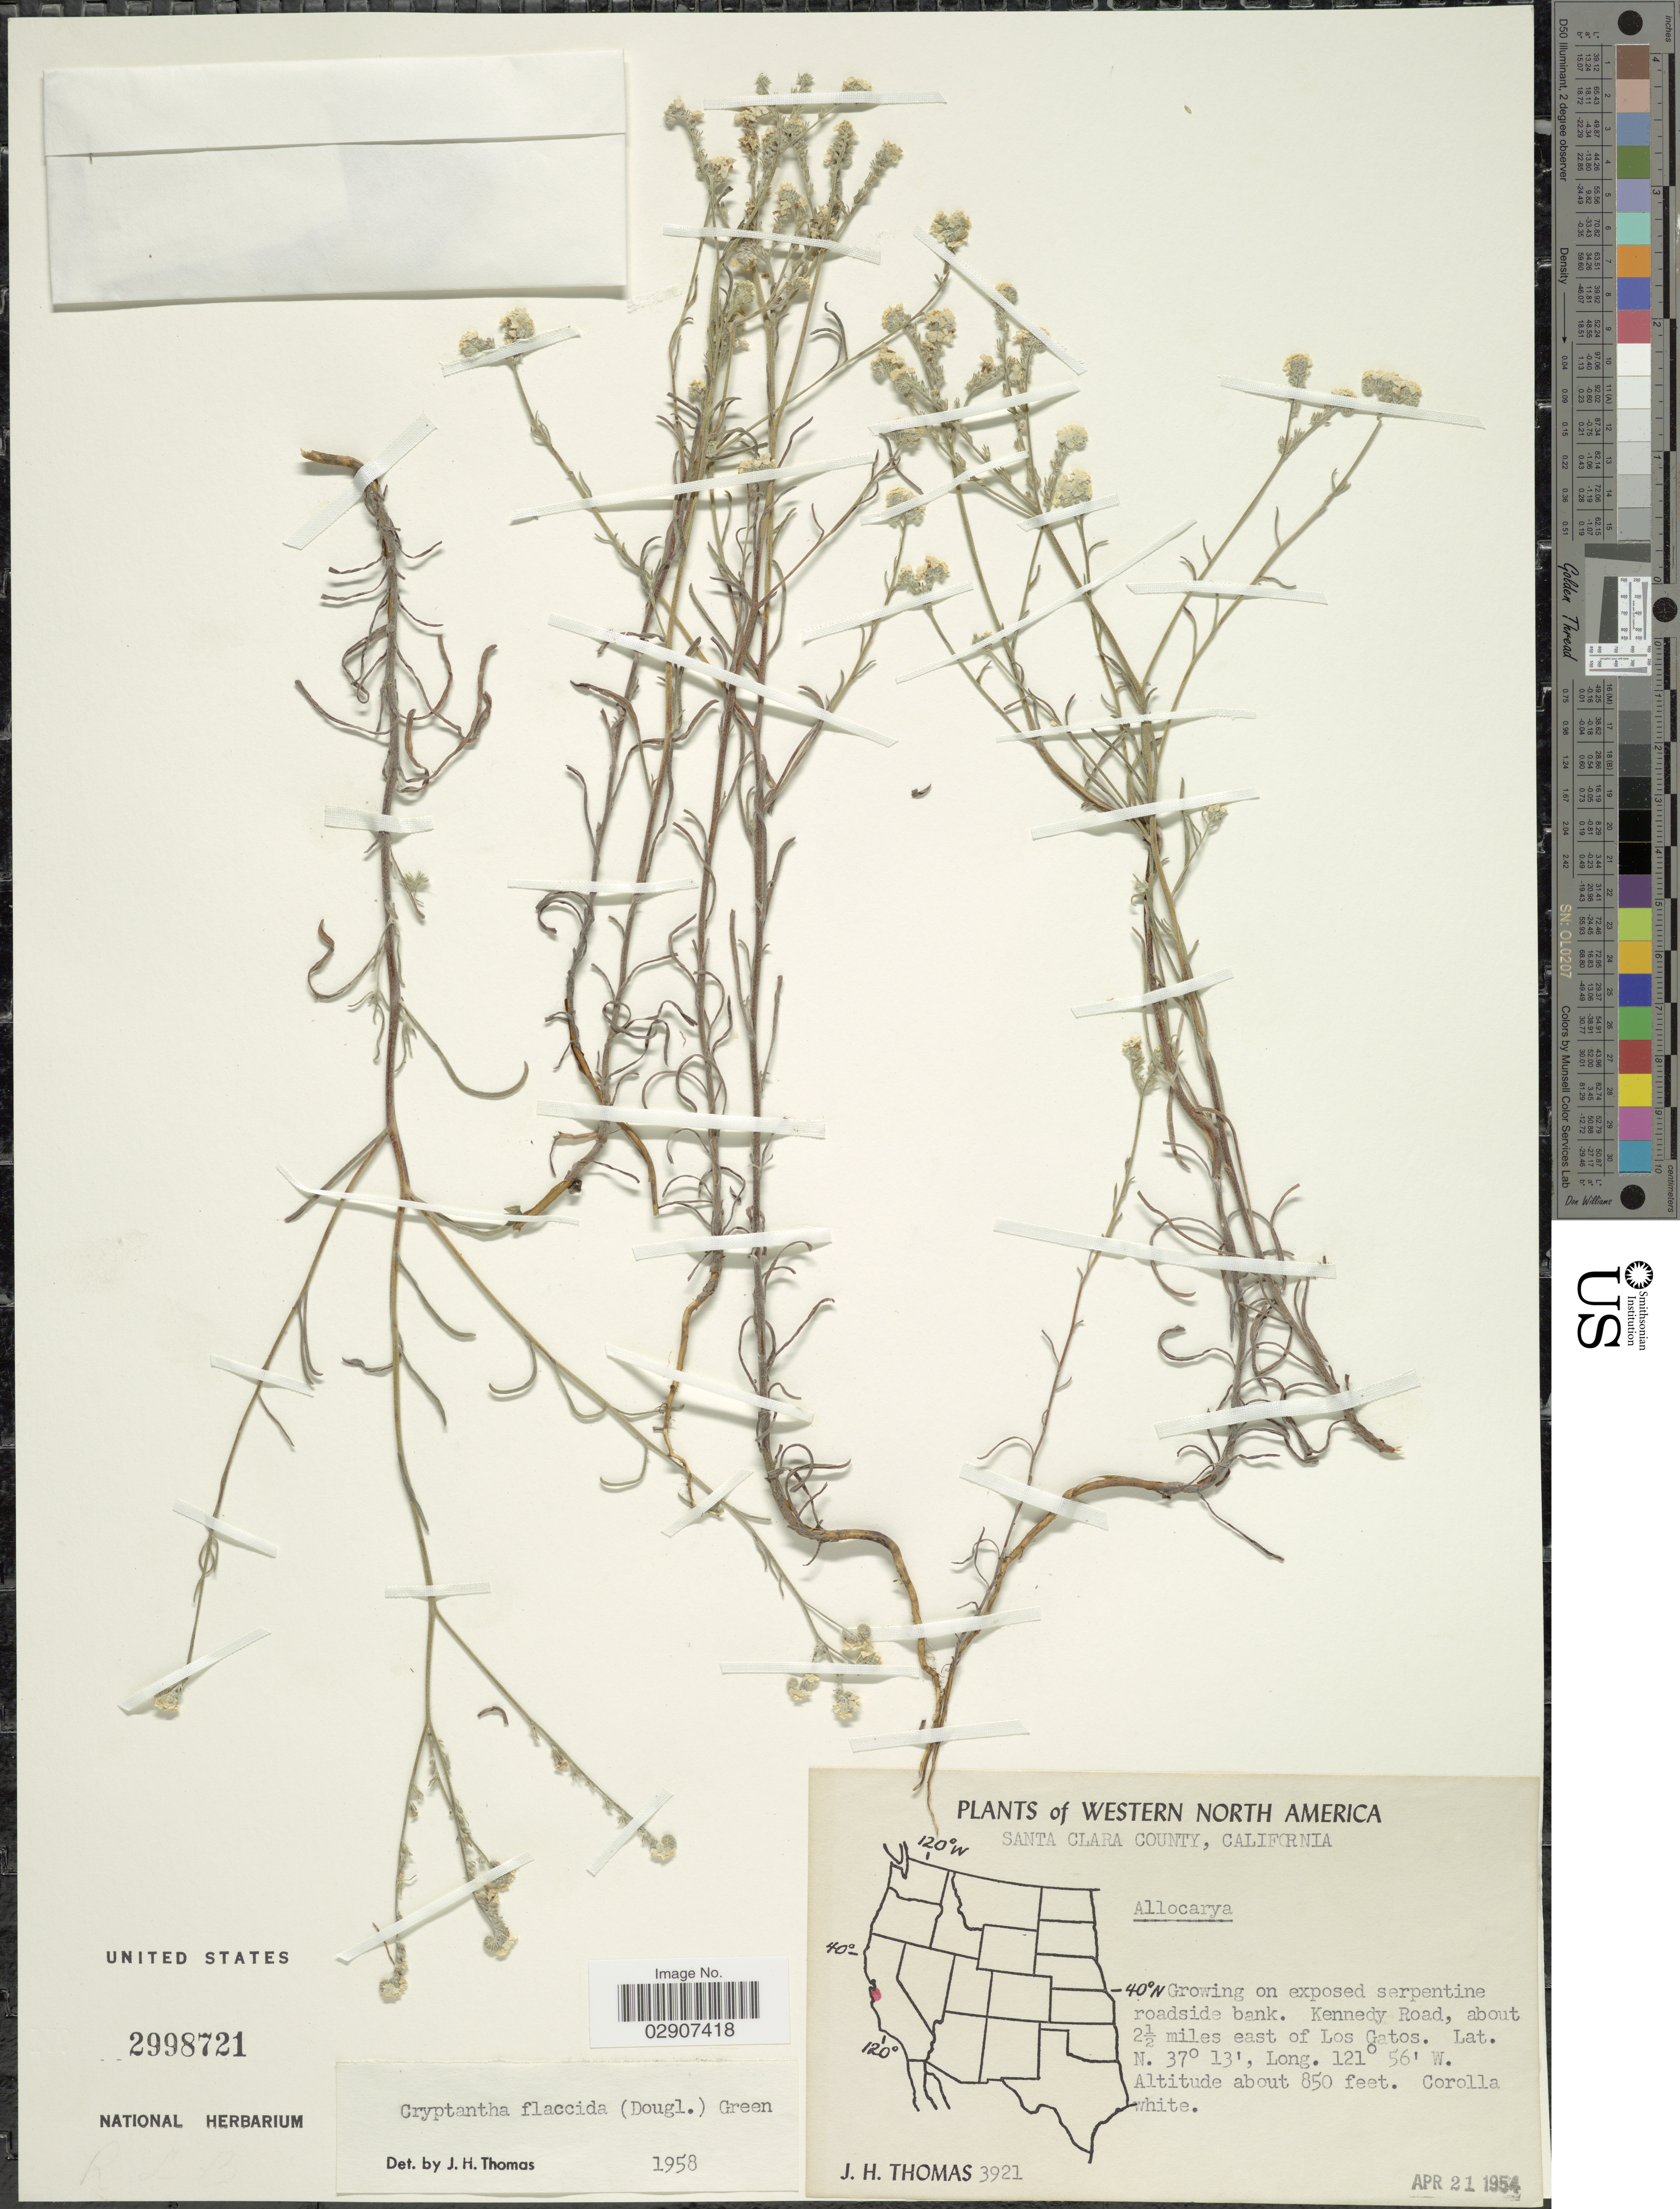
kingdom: Plantae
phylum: Tracheophyta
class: Magnoliopsida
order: Boraginales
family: Boraginaceae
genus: Cryptantha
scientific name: Cryptantha flaccida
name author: (Douglas ex Lehm.) Greene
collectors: J. H. Thomas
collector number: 3921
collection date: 1954-04-21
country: United States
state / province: California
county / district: Santa Clara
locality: Western North America, Santa Clara County, California, Kennedy Road, about 2½ miles east of Los Gatos.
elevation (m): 259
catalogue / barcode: US 2998721